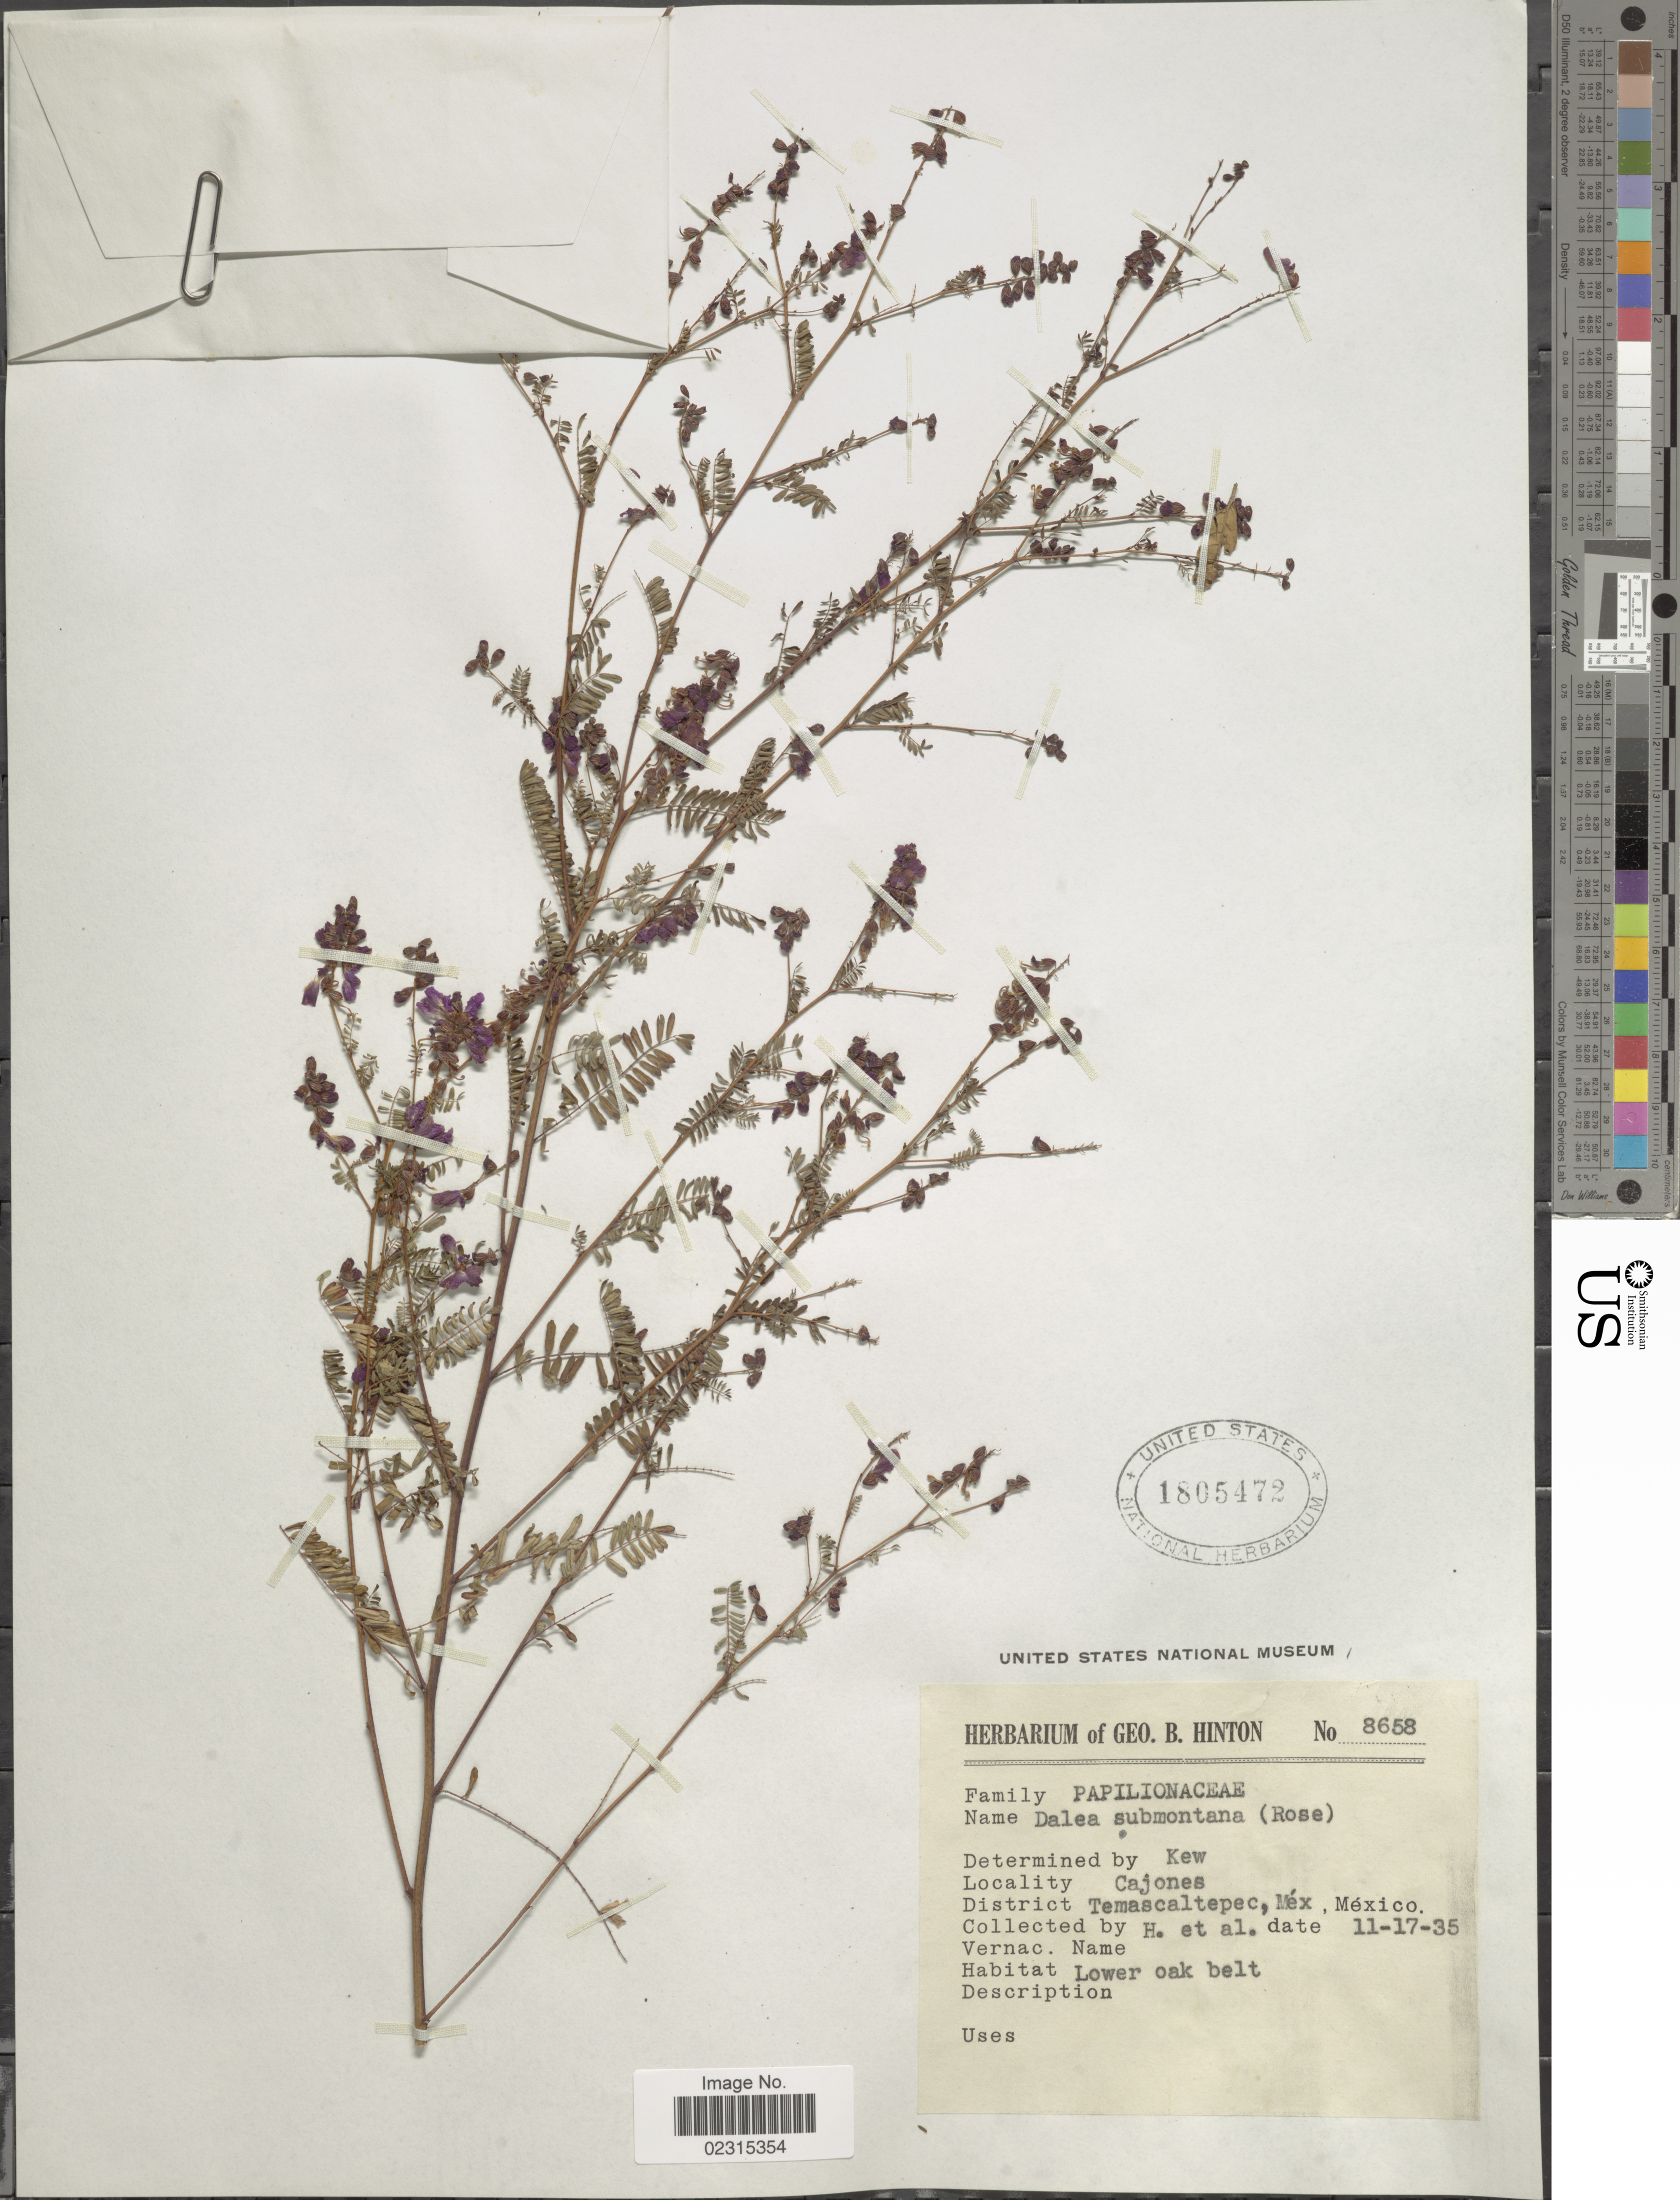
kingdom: Plantae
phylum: Tracheophyta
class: Magnoliopsida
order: Fabales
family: Fabaceae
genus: Marina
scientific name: Marina nutans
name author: (Cav.) Barneby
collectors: G. B. Hinton & et al.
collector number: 8658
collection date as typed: Transcribed d/m/y: 17/11/35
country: Mexico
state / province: México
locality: Cajones, District Temascaltepec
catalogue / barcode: US 1805472